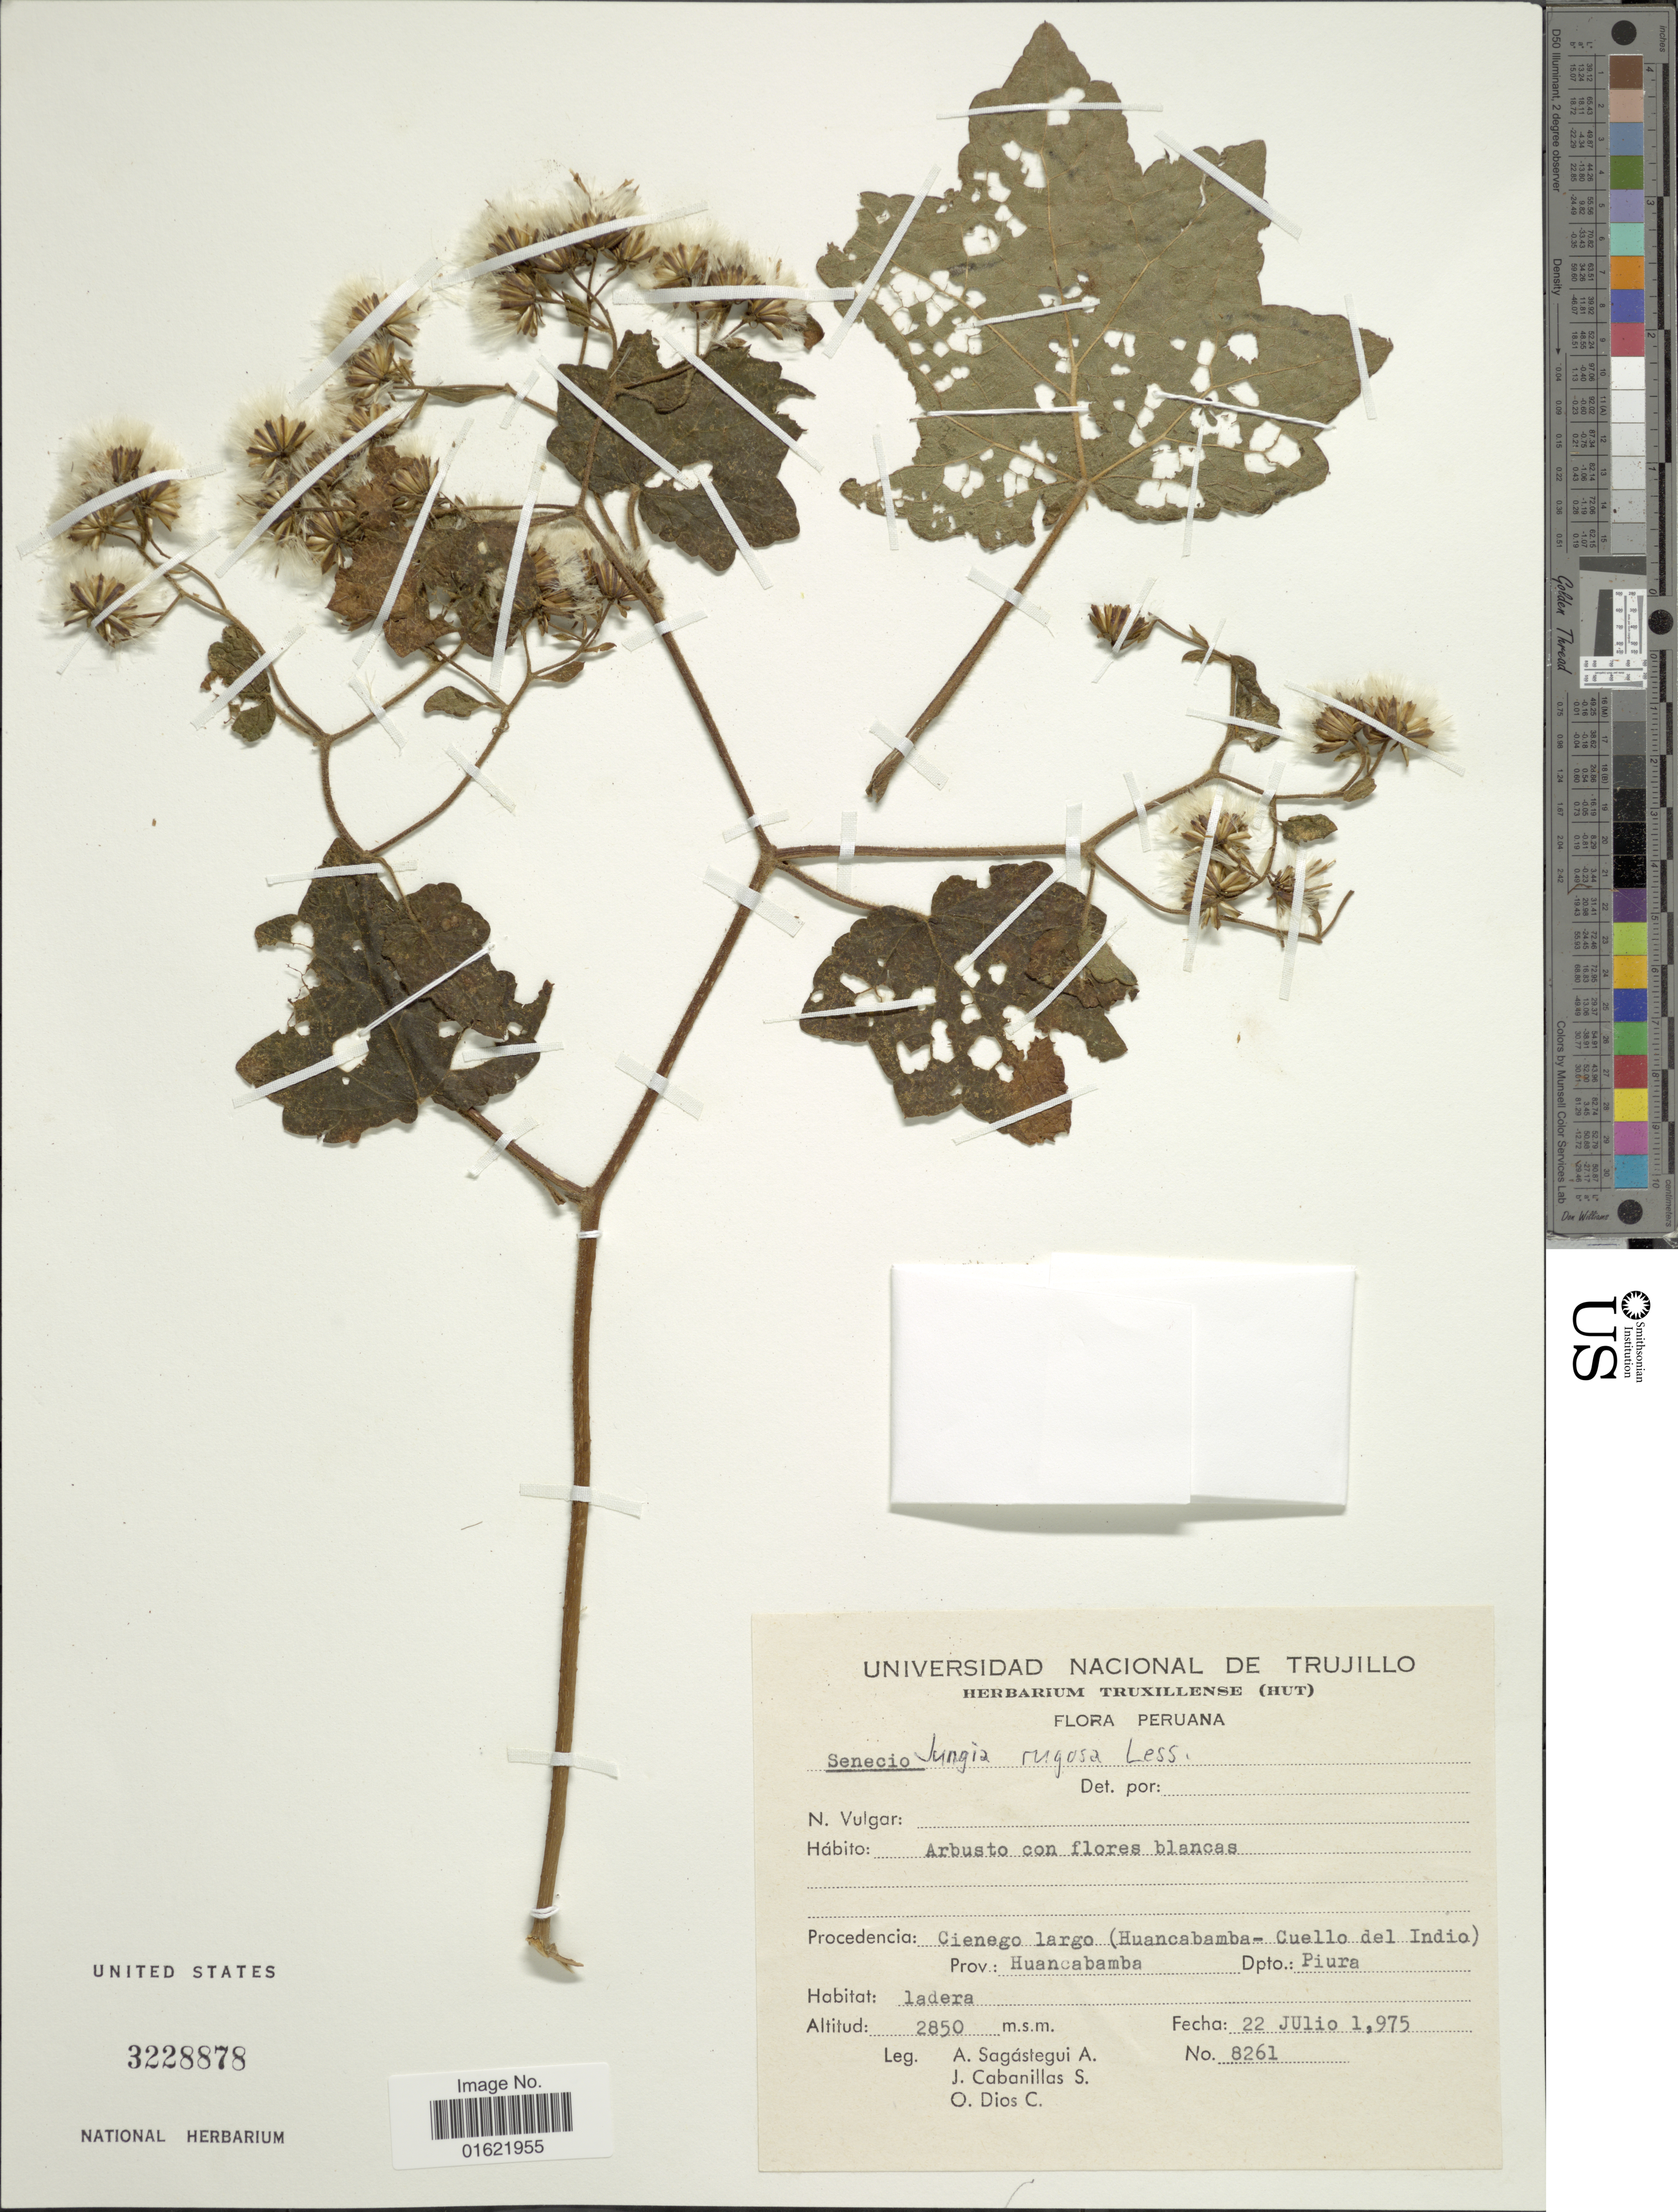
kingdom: Plantae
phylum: Tracheophyta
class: Magnoliopsida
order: Asterales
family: Asteraceae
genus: Jungia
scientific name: Jungia rugosa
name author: Less.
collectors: A. Sagástegui A., J. Cabanillas & O. Dios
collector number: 8261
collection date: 1975-07-22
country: Peru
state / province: Piura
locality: Cuenego largo (Huancabamba - Cuello del Indio) Prov. Huancabamba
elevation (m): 2850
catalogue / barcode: US 3228878